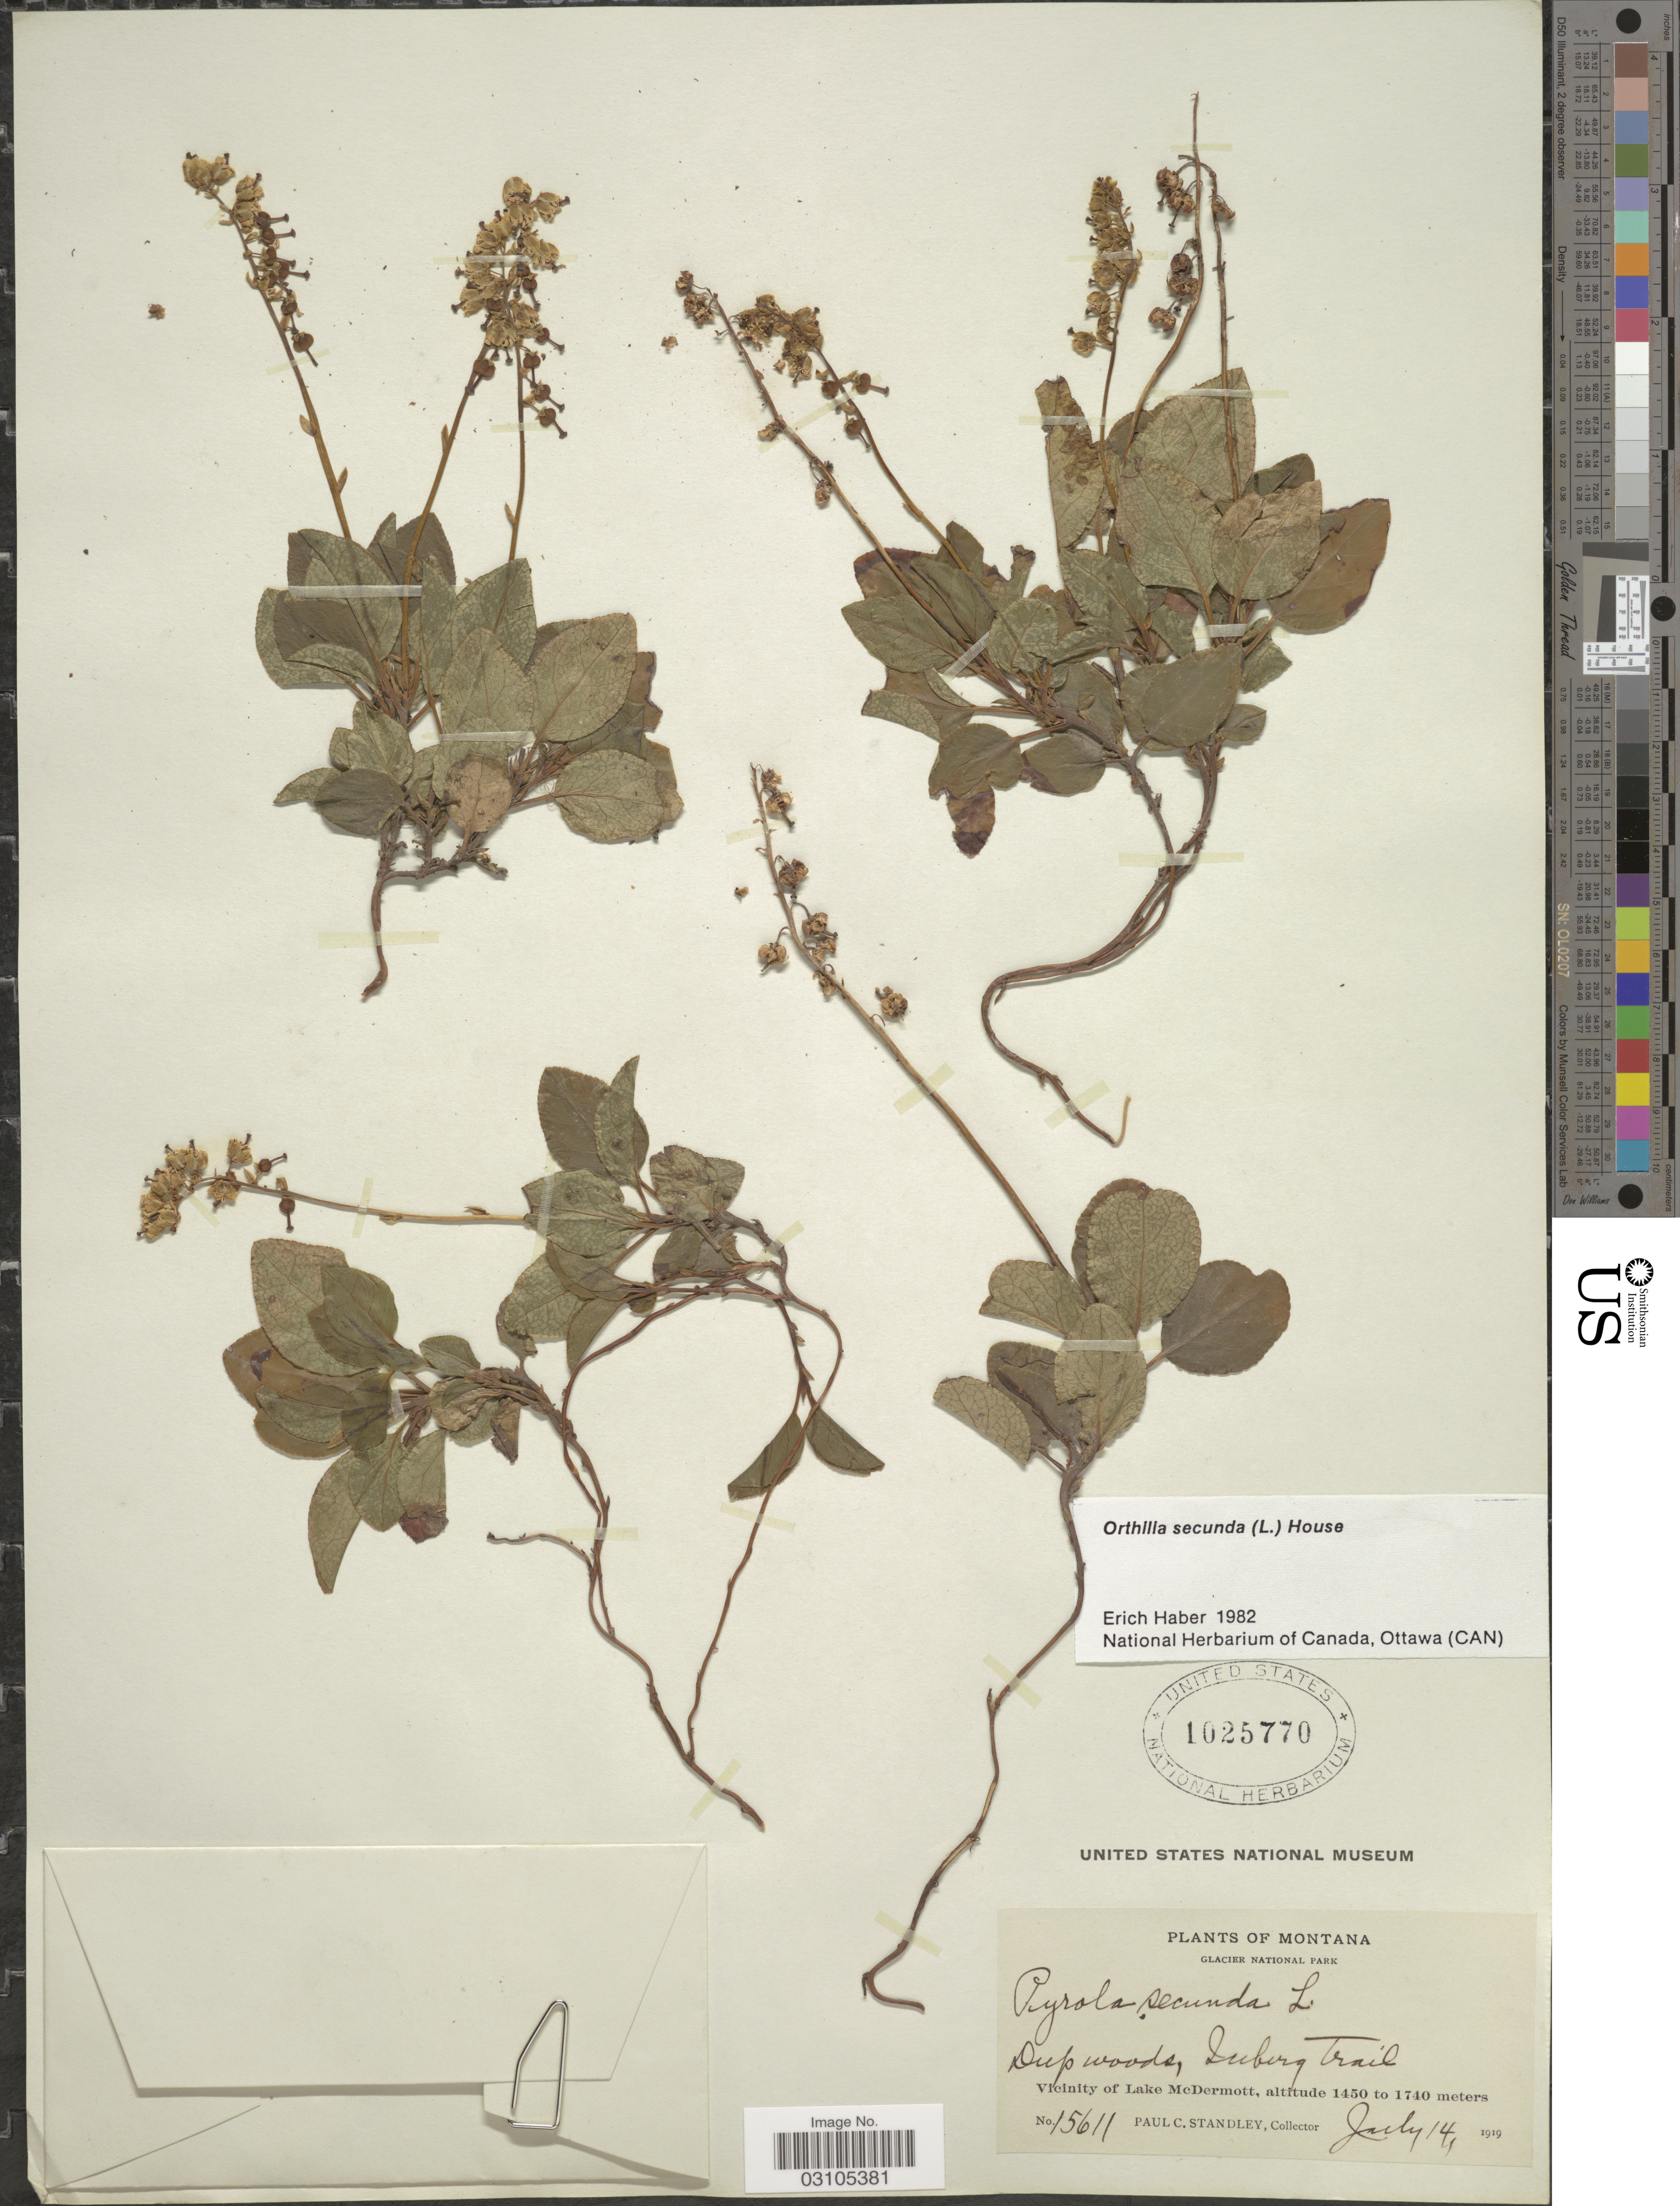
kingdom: Plantae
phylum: Tracheophyta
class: Magnoliopsida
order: Ericales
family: Ericaceae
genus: Orthilia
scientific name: Orthilia secunda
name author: (L.) House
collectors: P. C. Standley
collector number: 15611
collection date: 1919-07-14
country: United States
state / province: Montana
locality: Glacier National Park. Iceberg Trail. Vicinity of Lake McDermott.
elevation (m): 1450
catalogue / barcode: US 1025770